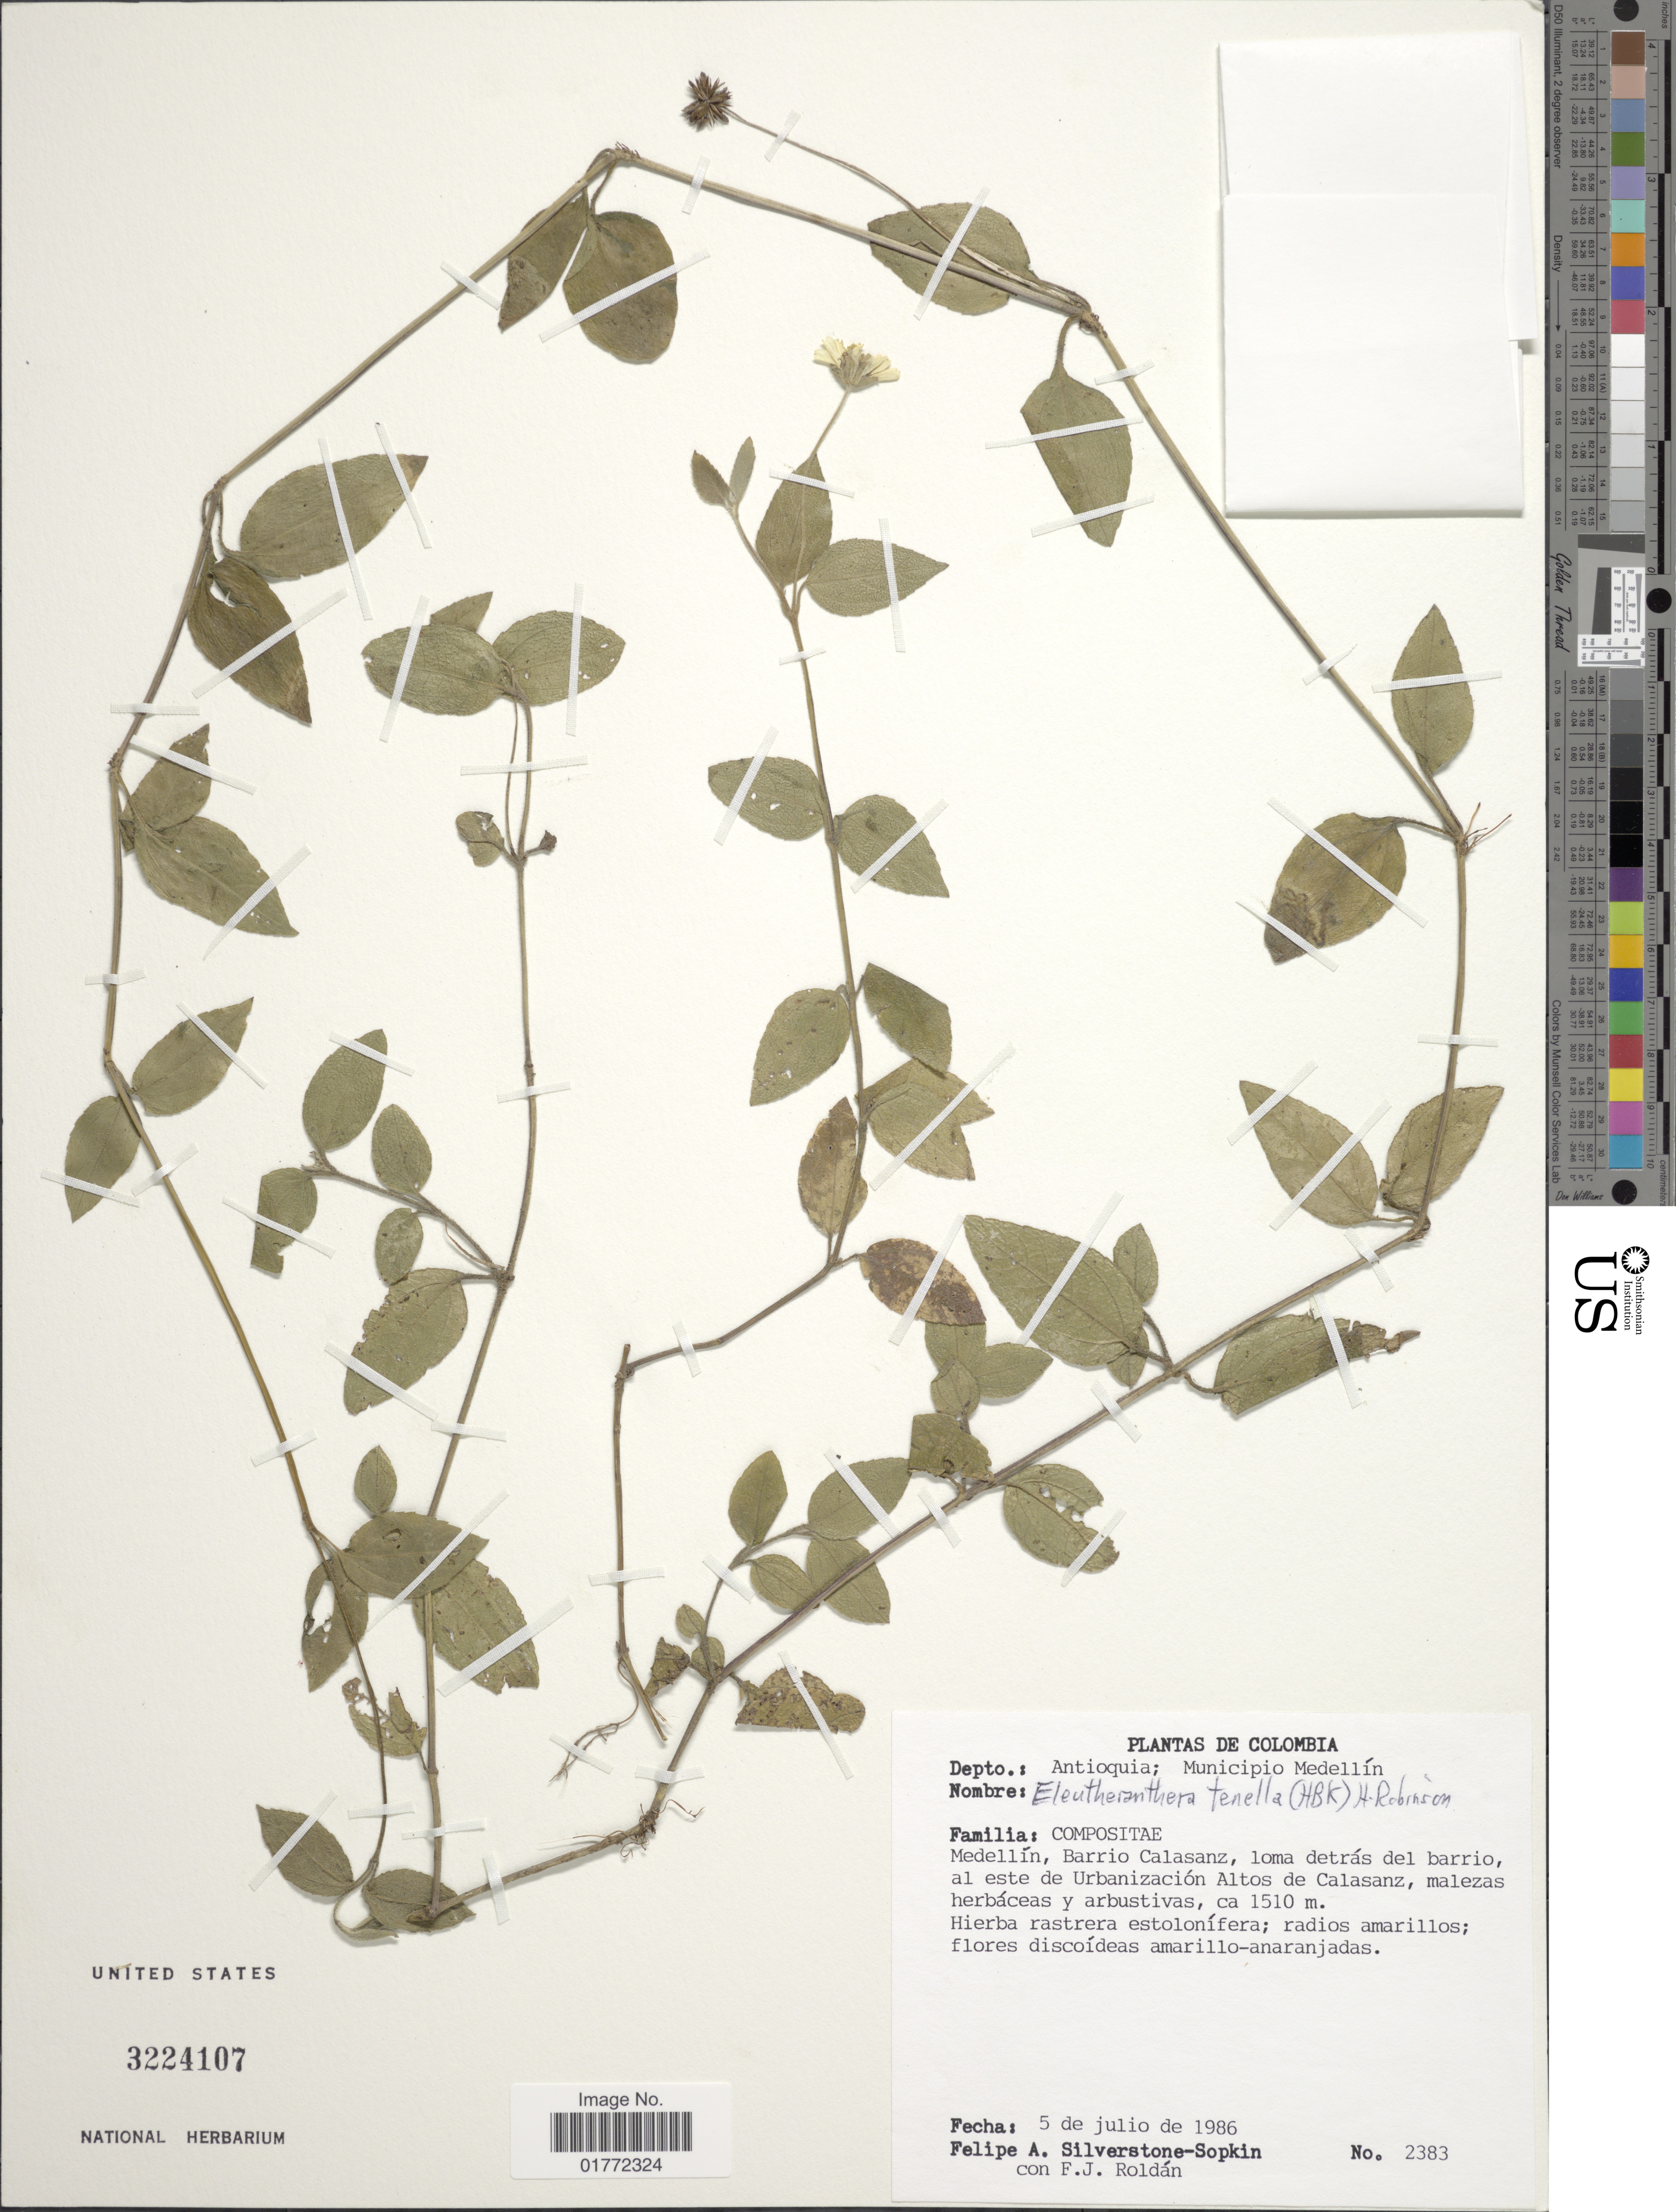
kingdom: Plantae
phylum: Tracheophyta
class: Magnoliopsida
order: Asterales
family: Asteraceae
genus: Eleutheranthera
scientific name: Eleutheranthera tenella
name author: (Kunth) H. Rob.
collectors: P. A. Silverstone-Sopkin & F. J. Roldán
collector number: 2383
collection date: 1986-07-05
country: Colombia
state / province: Antioquia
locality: Municipio Medellin, Medellin, Barrio Calasanz, loma detras del barrio, al este de Urbanizacion Altos de Calasanz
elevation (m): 1510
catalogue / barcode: US 3224107